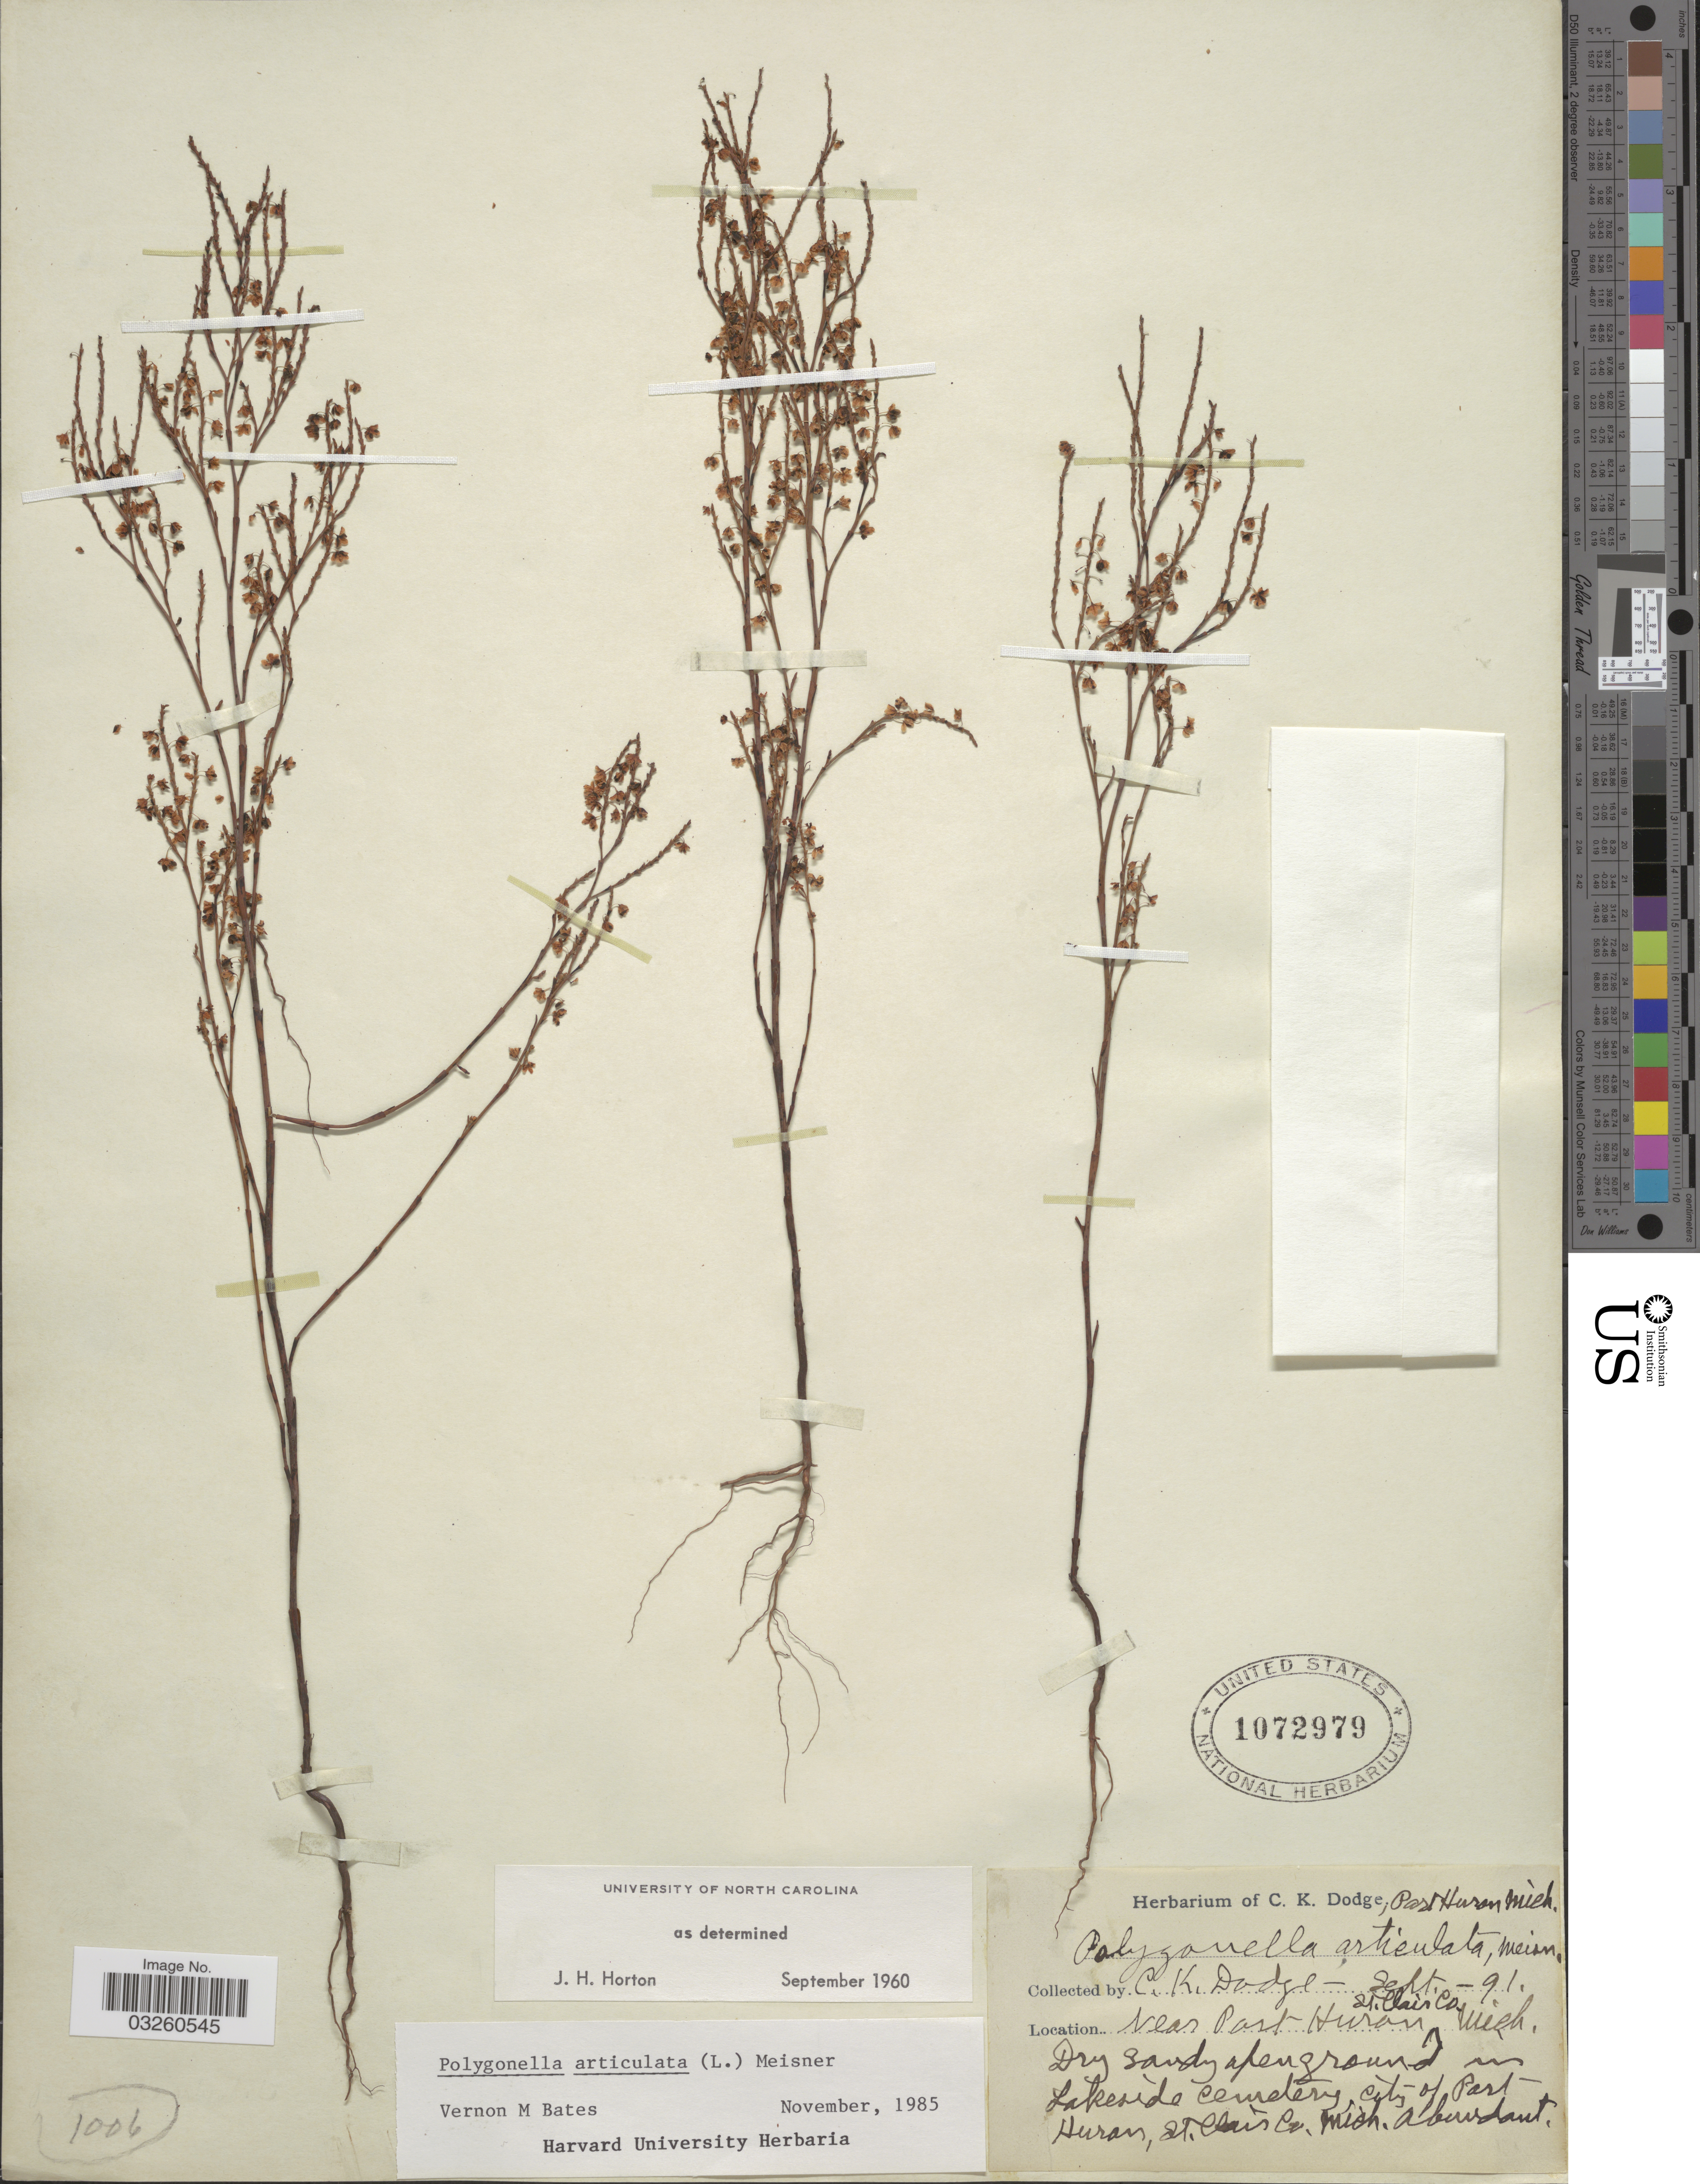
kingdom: Plantae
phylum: Tracheophyta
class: Magnoliopsida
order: Caryophyllales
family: Polygonaceae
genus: Polygonella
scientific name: Polygonella articulata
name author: (L.) Meisn.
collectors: C. Dodge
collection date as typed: Transcribed d/m/y: /9/91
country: United States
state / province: Michigan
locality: Near Port Huran, Mich. St. Clair Co. In Lakeside cemetery.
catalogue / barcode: US 1072979